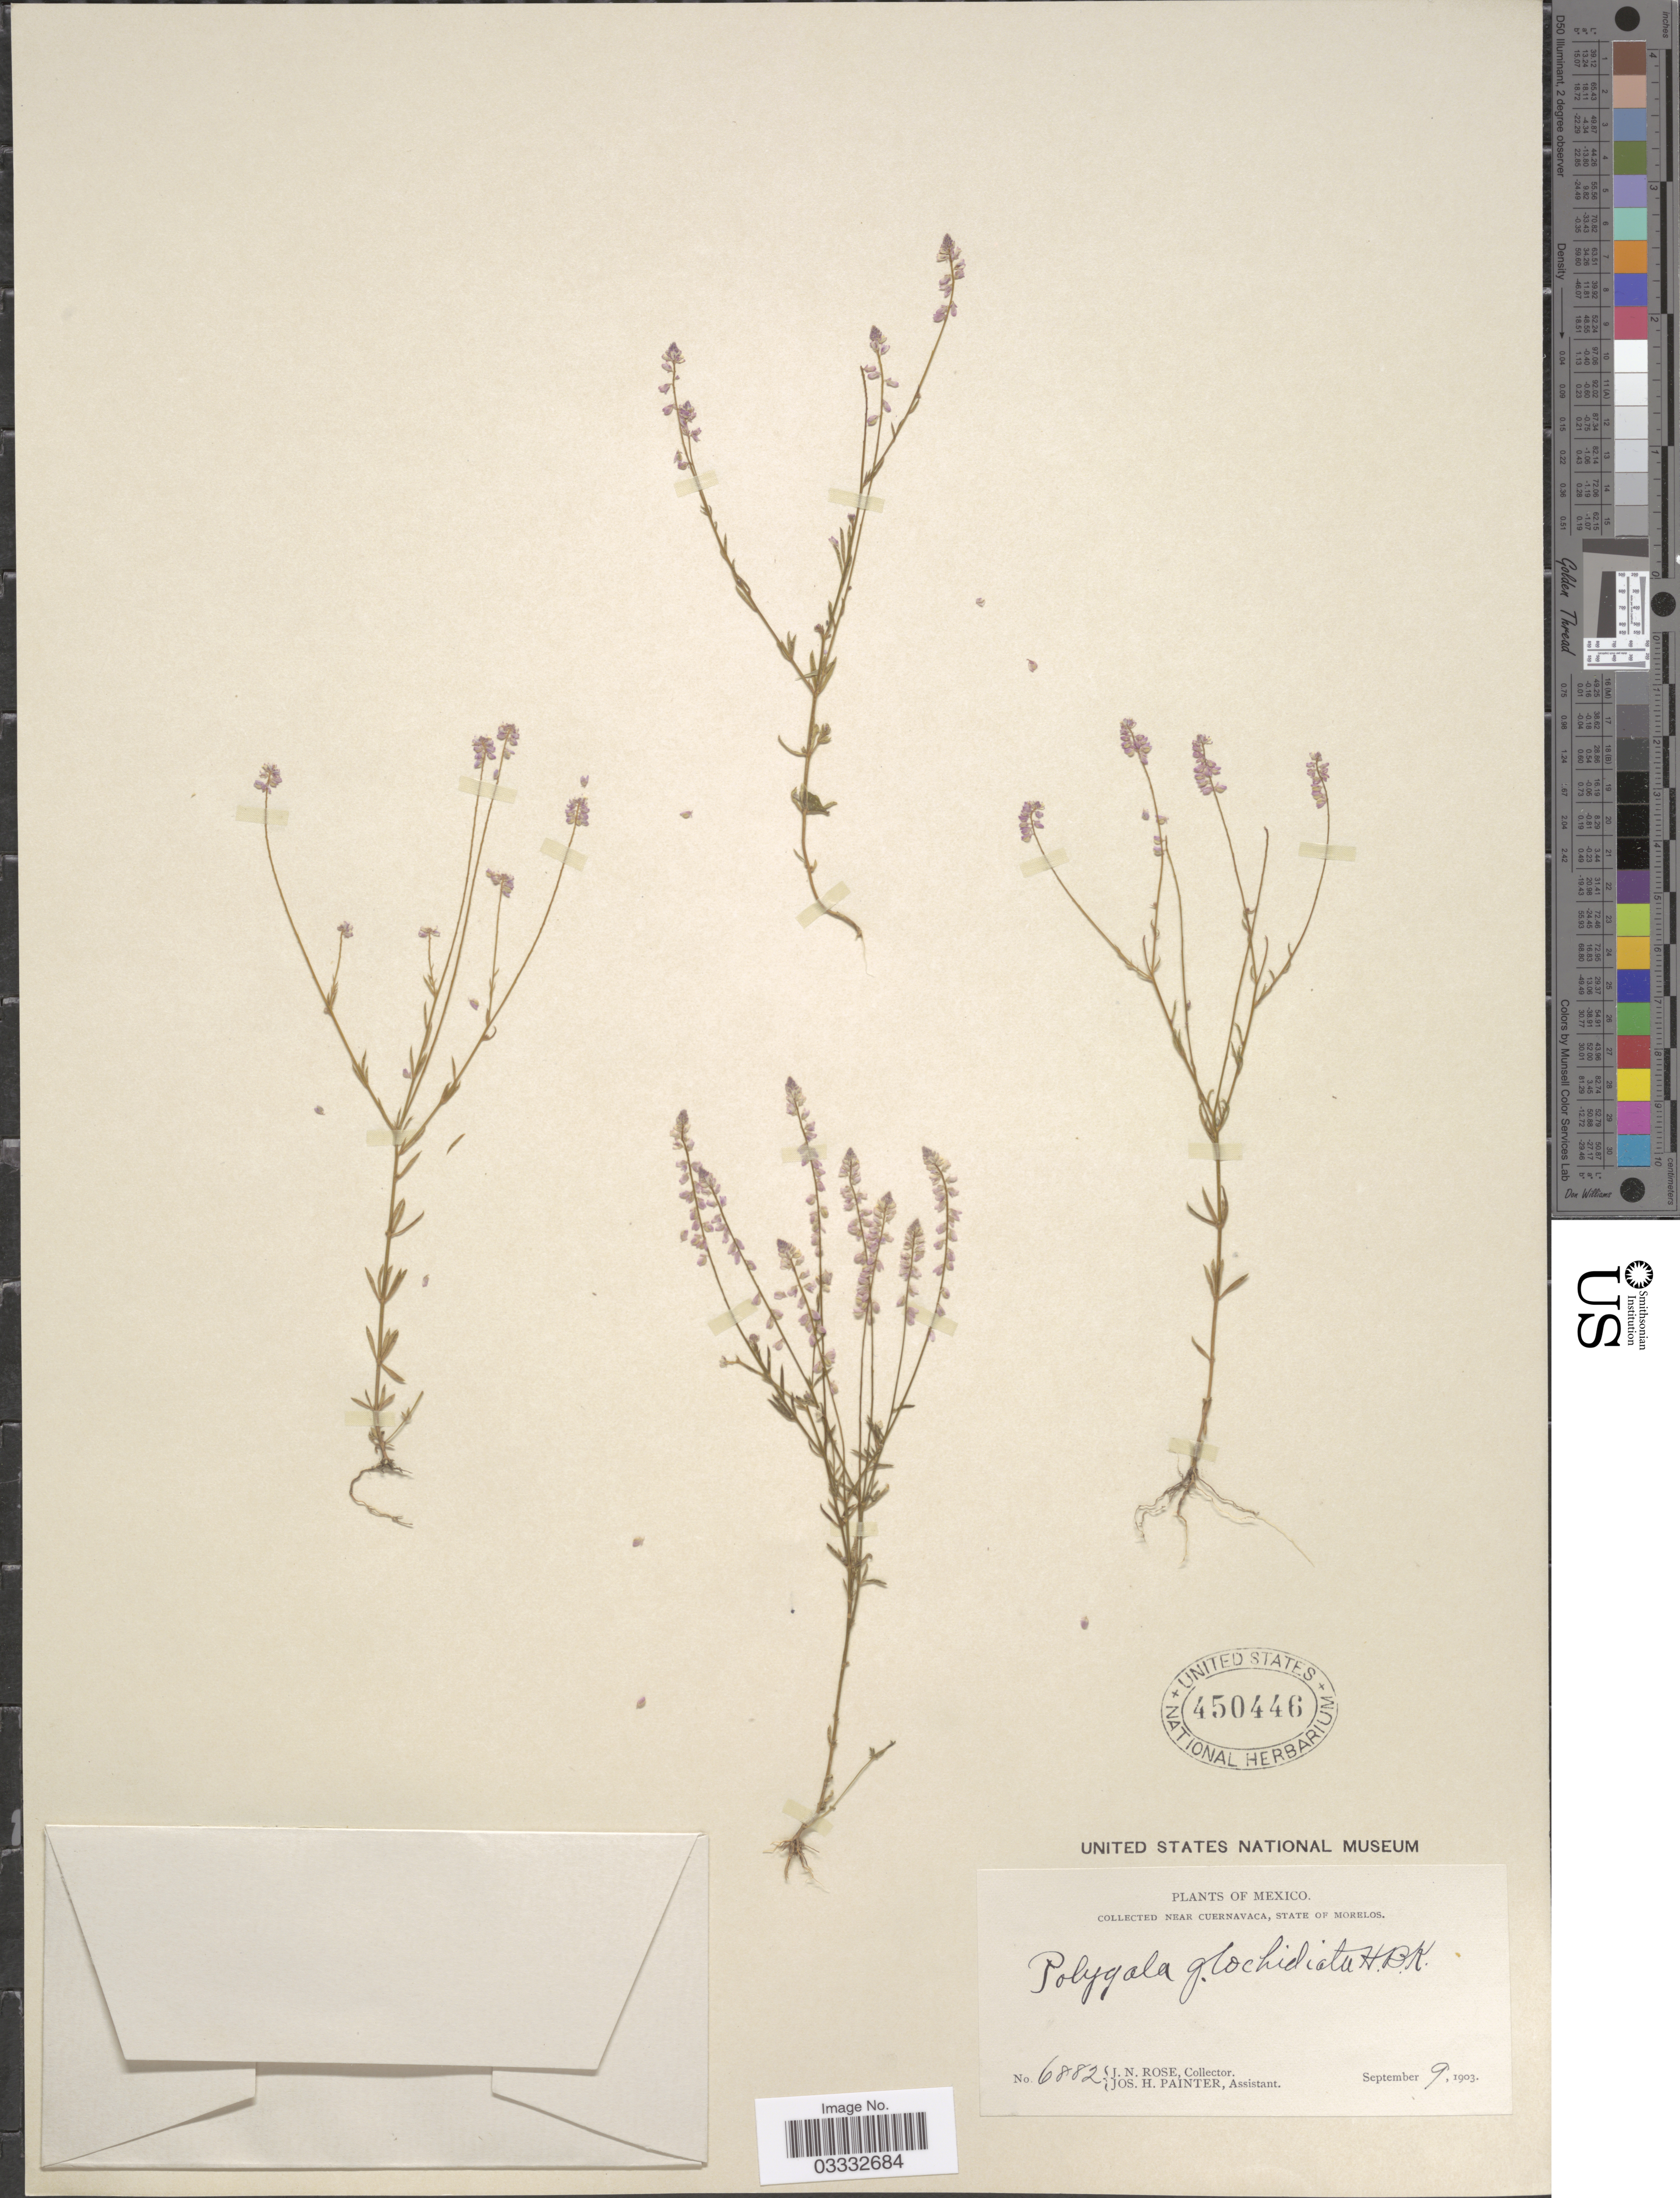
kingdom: Plantae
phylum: Tracheophyta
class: Magnoliopsida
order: Fabales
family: Polygalaceae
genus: Polygala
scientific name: Polygala glochidiata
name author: Kunth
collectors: J. N. Rose & J. H. Painter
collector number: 6882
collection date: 1903-09-09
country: Mexico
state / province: Morelos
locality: Near Cuernavaca.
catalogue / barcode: US 450446